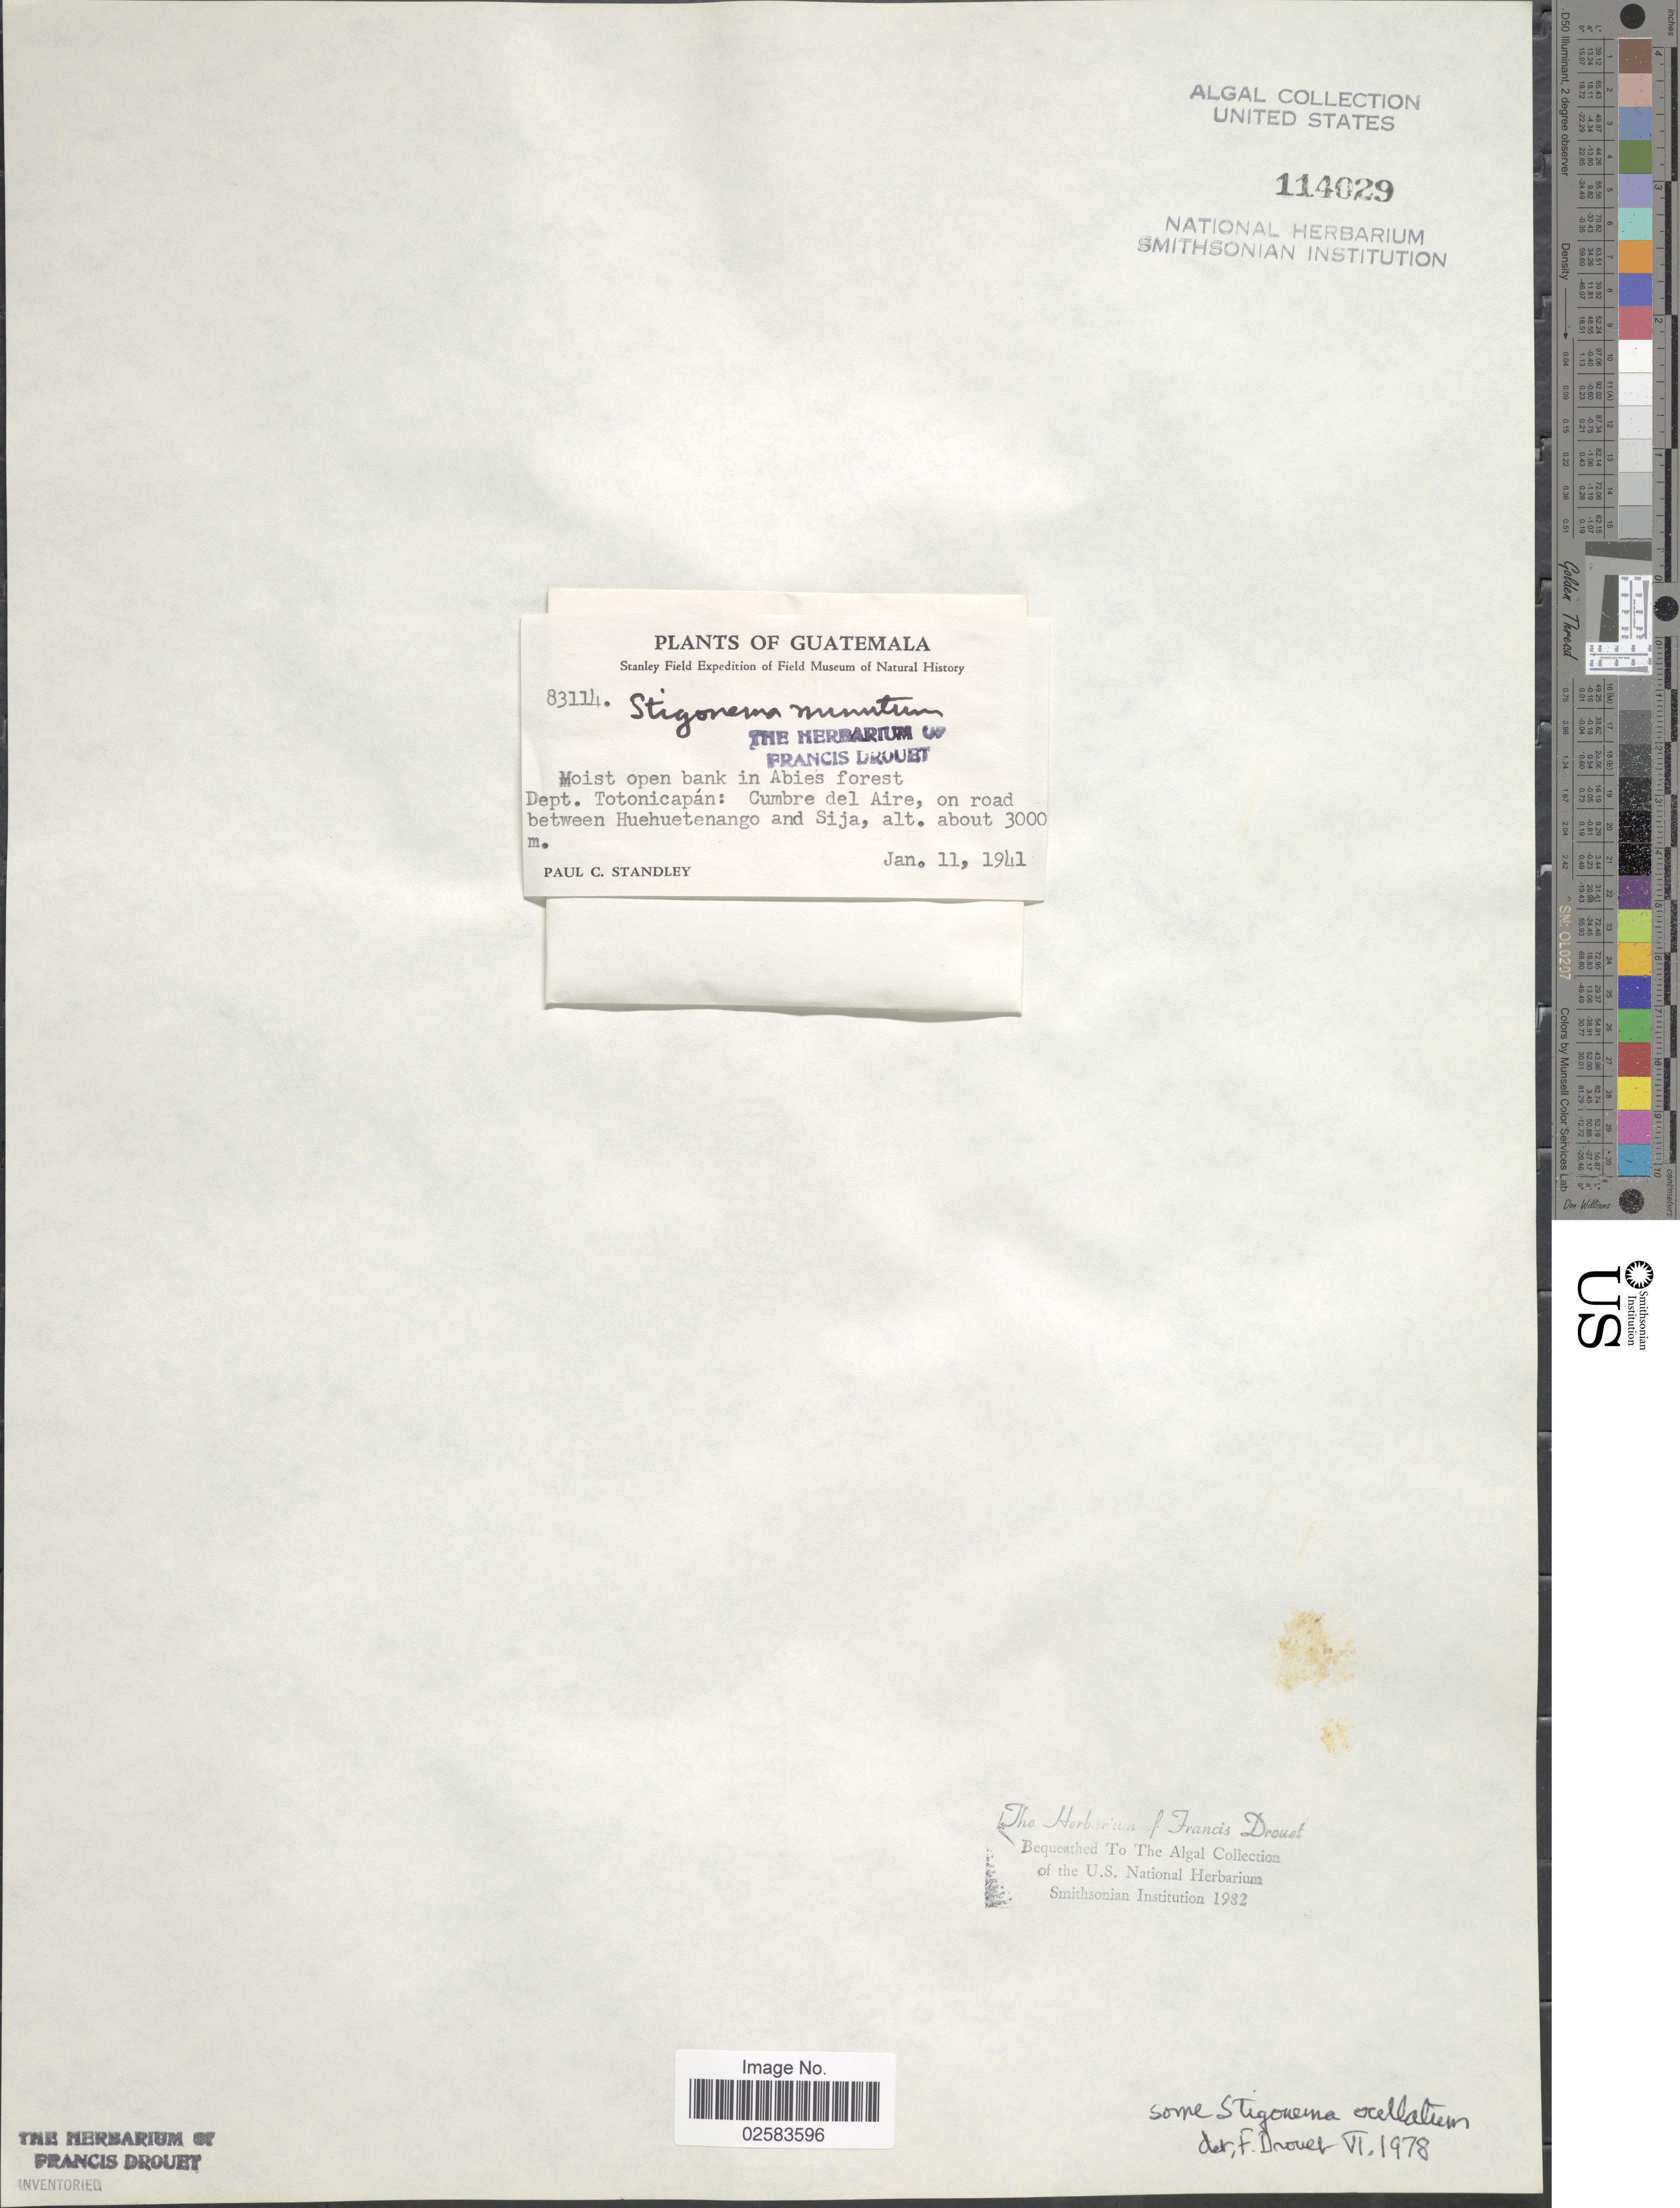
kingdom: Bacteria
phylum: Cyanobacteria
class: Cyanobacteriia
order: Cyanobacteriales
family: Stigonemataceae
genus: Stigonema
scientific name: Stigonema ocellatum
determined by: Drouet, F. E.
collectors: P. C. Standley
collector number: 83114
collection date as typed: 11 Jan 1941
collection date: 1941-01-11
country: Guatemala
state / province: Totonicapán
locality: Cumbre del Aire, between Huehuetenango and Sisa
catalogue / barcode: US 114029